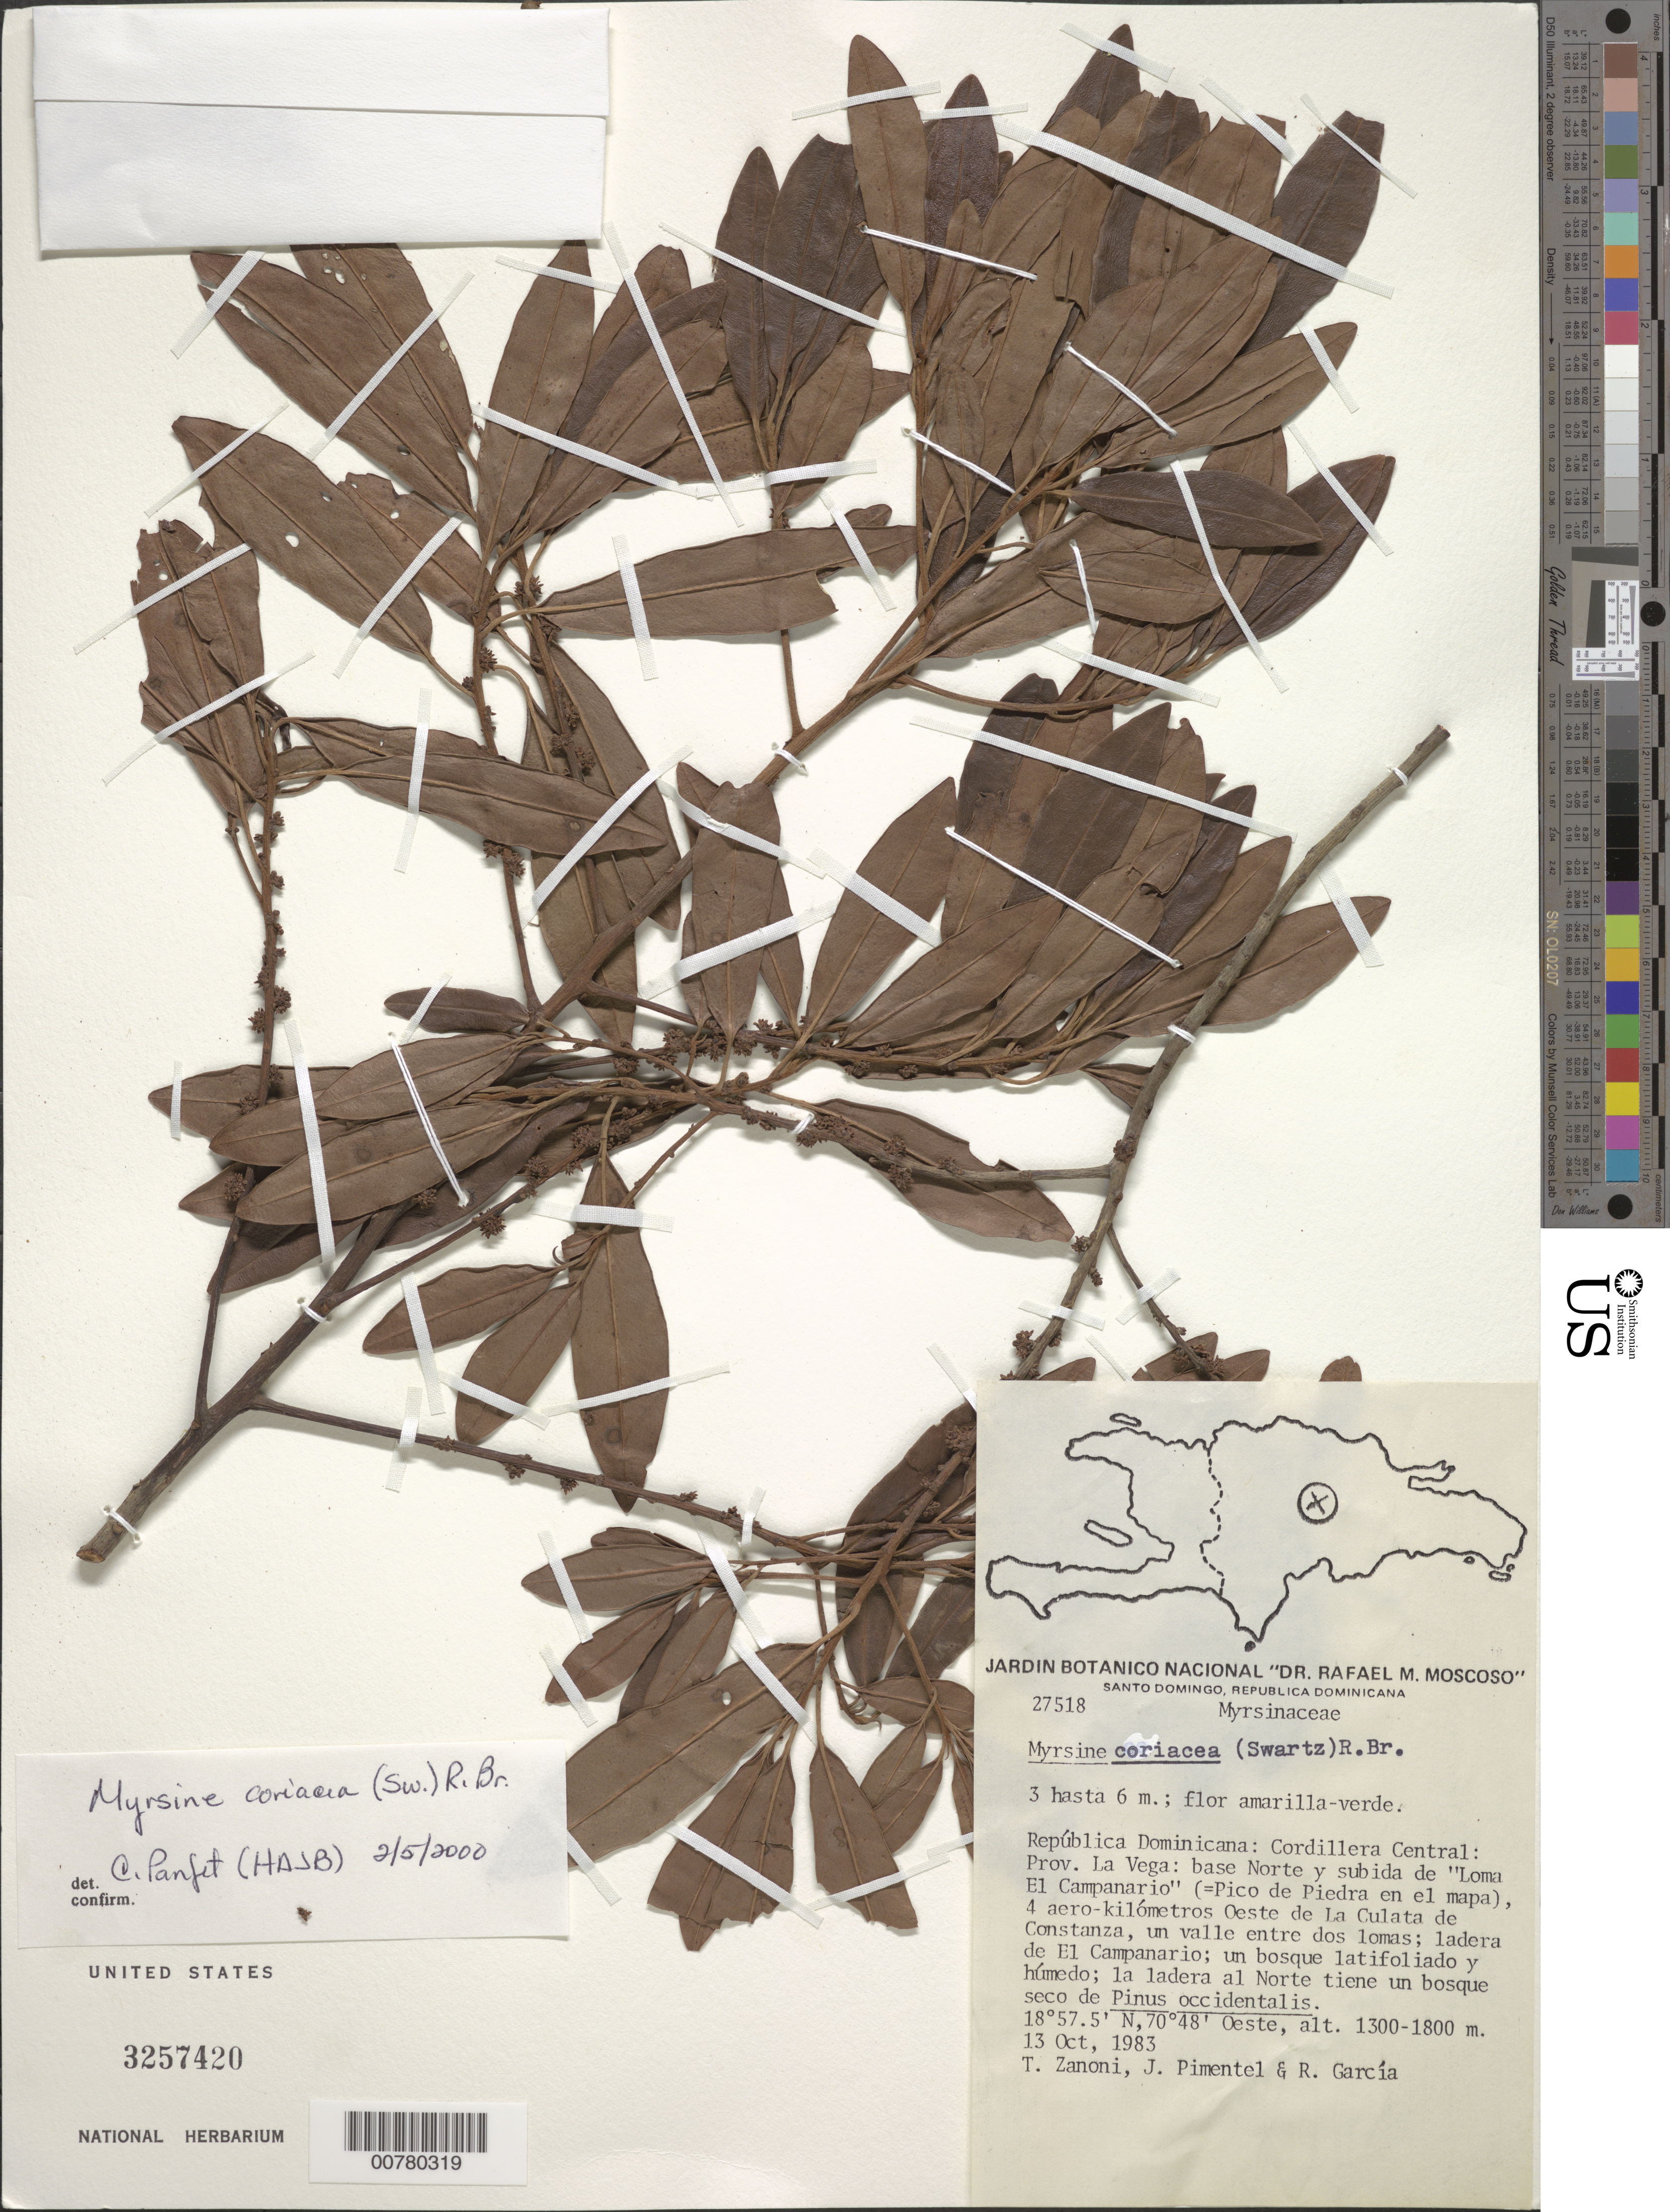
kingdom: Plantae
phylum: Tracheophyta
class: Magnoliopsida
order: Ericales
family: Primulaceae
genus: Myrsine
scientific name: Myrsine coriacea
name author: (Sw.) R. Br. ex Roem. & Schult.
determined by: Panfet, C.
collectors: T. A. Zanoni, J. Pimentel & R. G. García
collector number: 27518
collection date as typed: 13 Oct 1983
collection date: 1983-10-13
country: Dominican Republic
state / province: La Vega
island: Hispaniola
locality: Cordillera Central, north base and slope of El Campanario hill (=De Piedra Peak in map), 4 km by air west of La Culata de Constanza, one valley between two hills, hillside of El Campanario.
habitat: Broadleaf and humid forest, the north hillside has a dry Pinus occidentalis forest.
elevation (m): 1300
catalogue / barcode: US 3257420